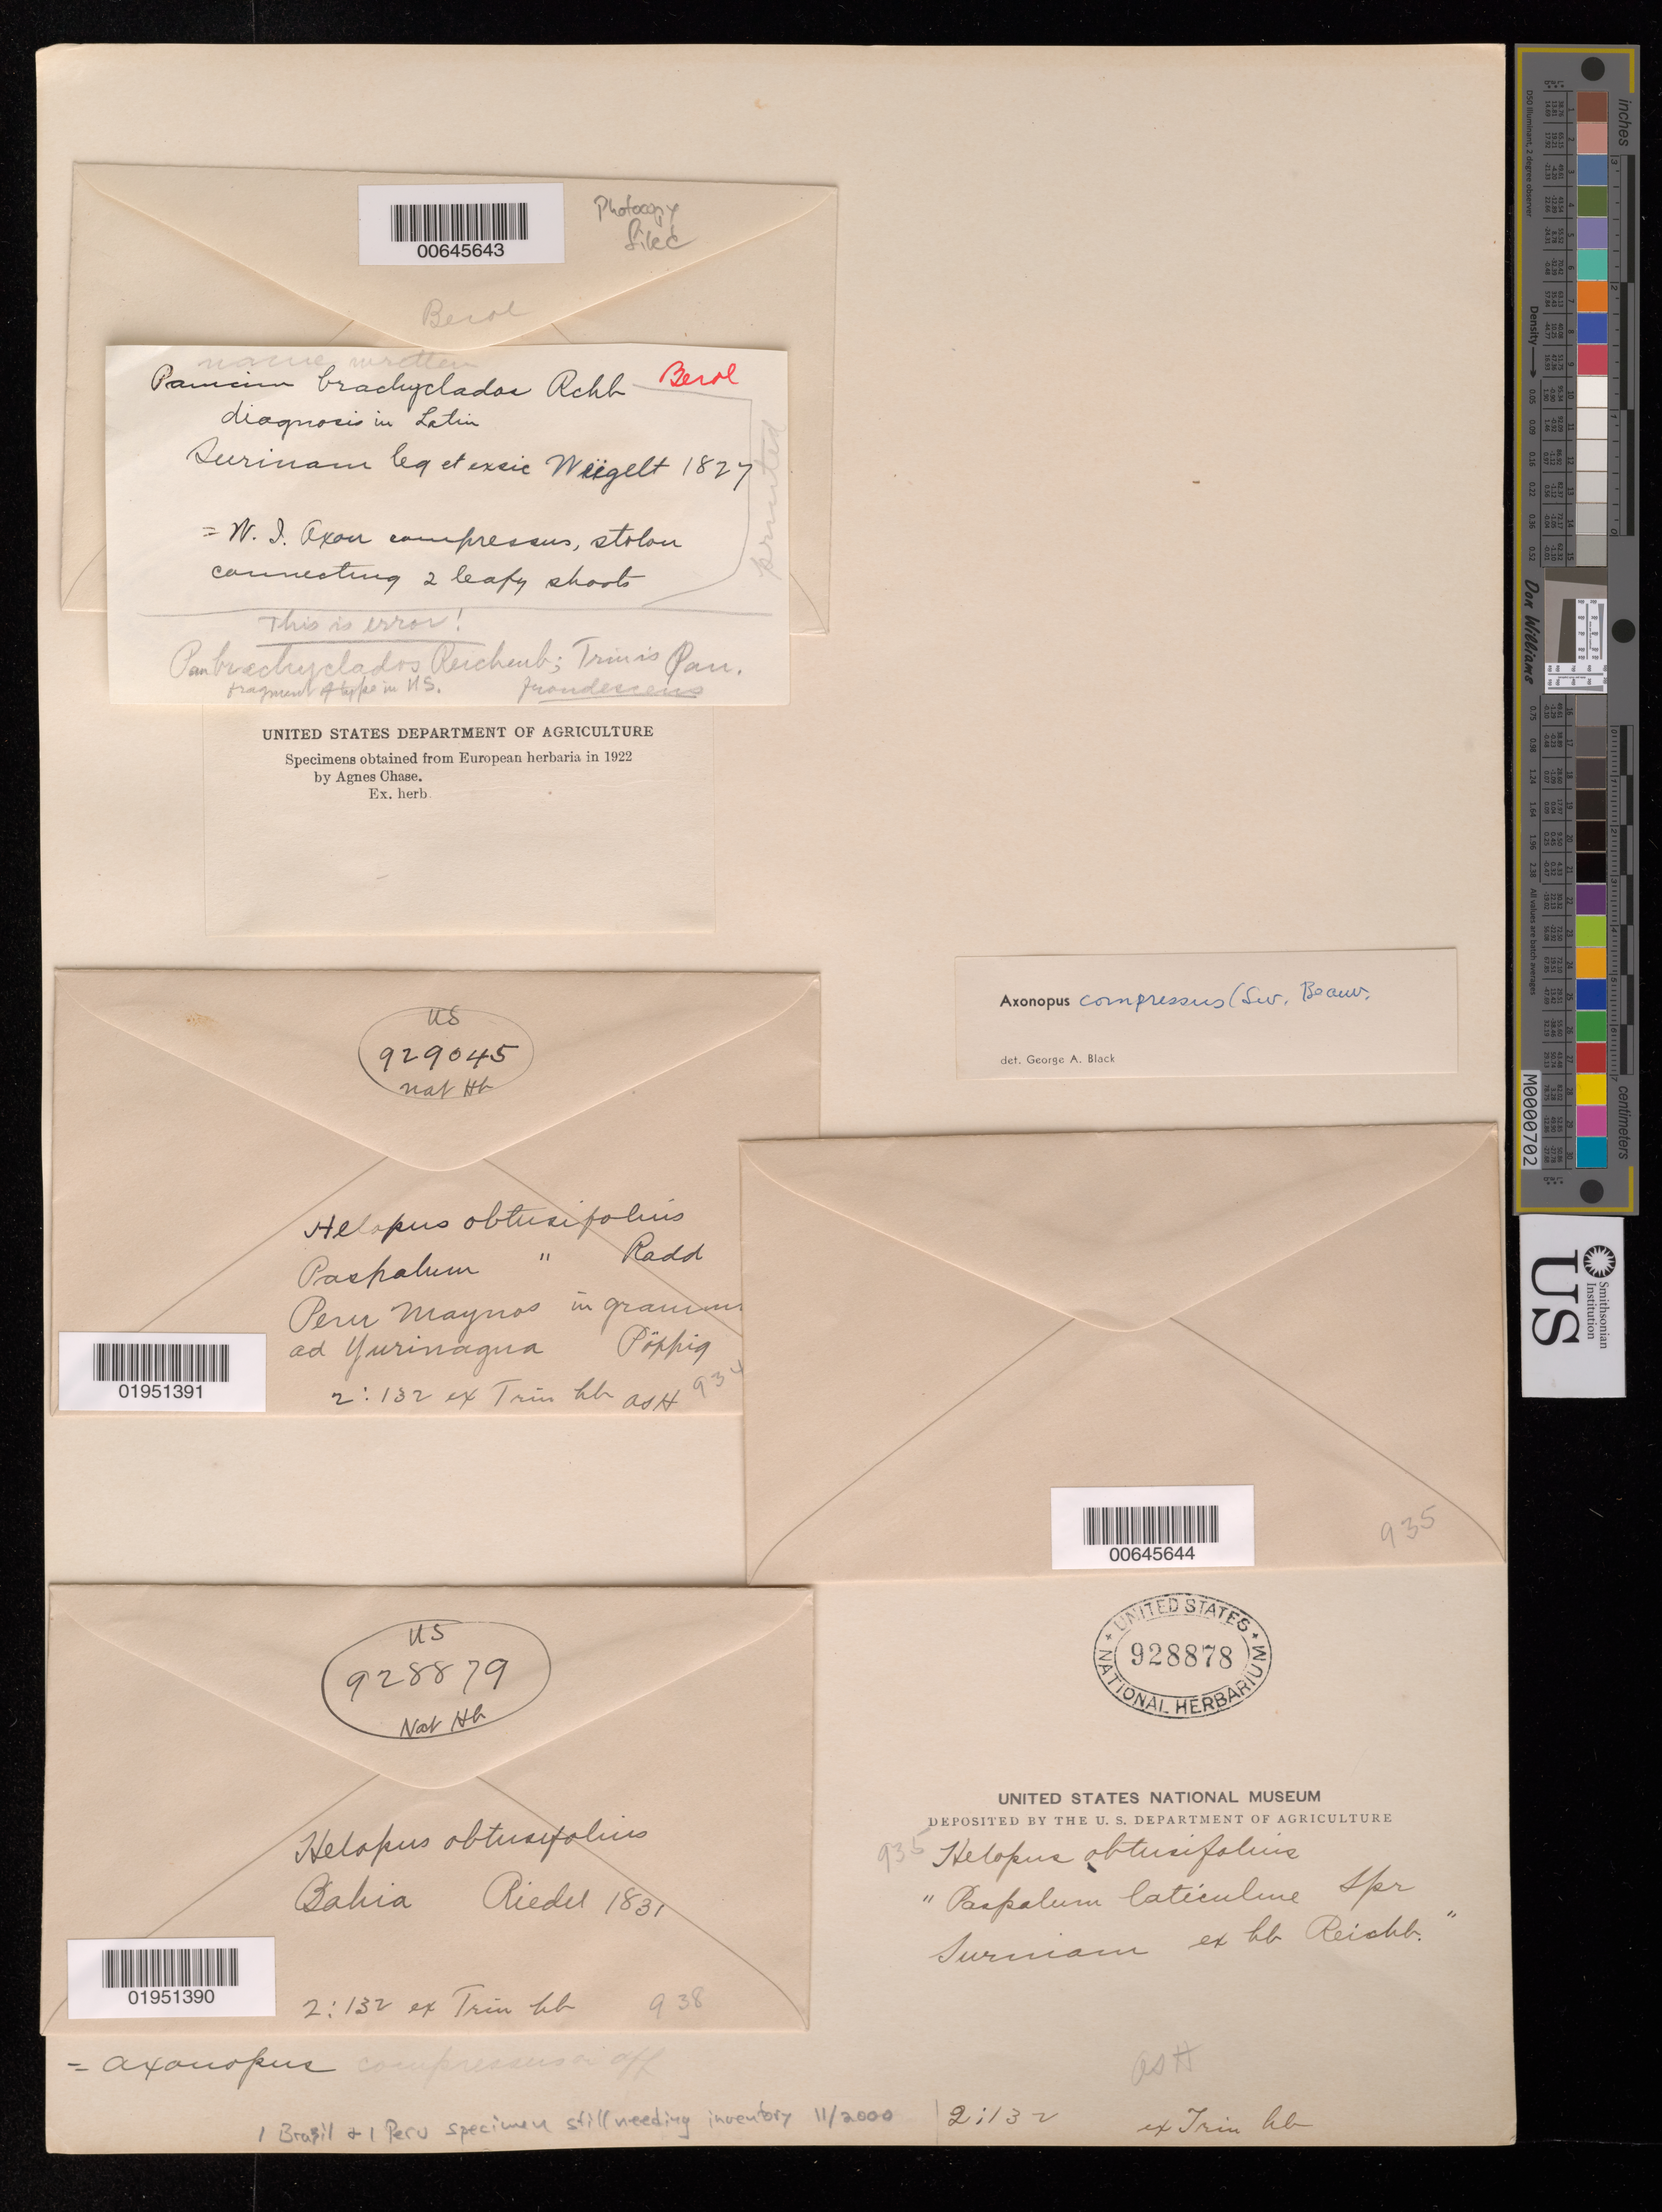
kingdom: Plantae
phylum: Tracheophyta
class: Liliopsida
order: Poales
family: Poaceae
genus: Axonopus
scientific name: Axonopus compressus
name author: (Sw.) P. Beauv.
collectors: Riedel, --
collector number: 938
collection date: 1831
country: Brazil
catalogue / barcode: US 928879